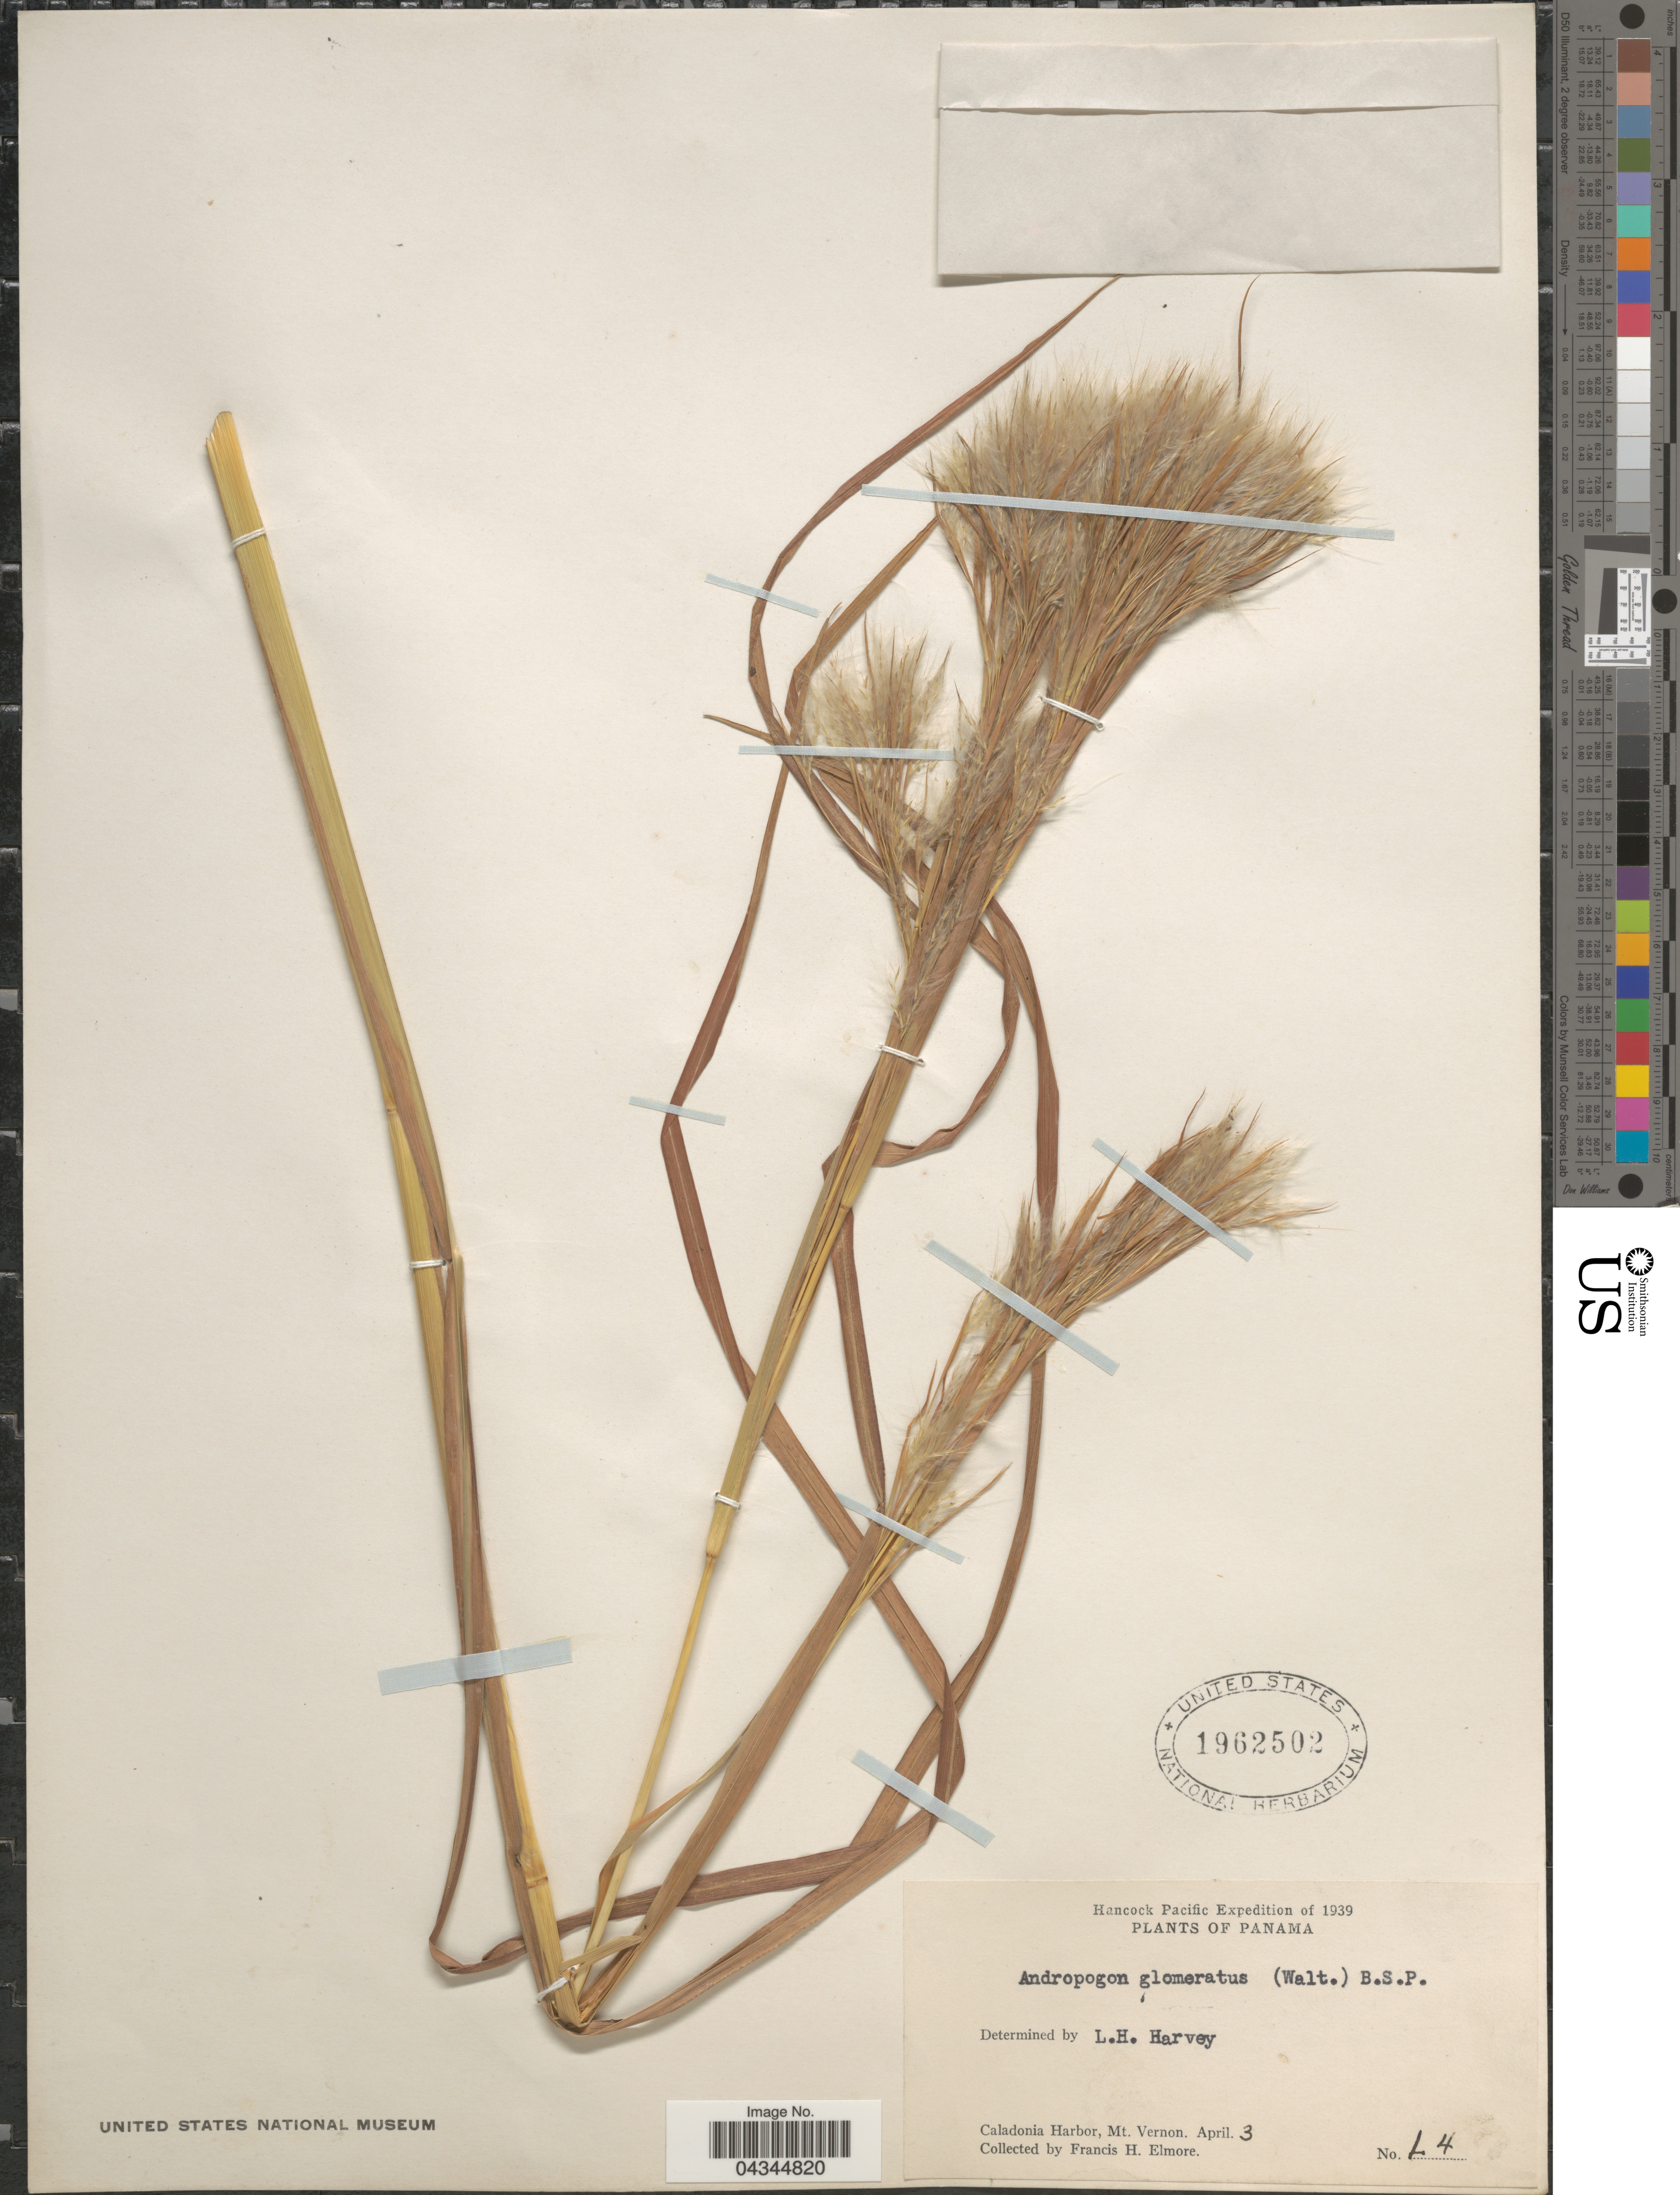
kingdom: Plantae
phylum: Tracheophyta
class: Liliopsida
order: Poales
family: Poaceae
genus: Andropogon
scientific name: Andropogon glomeratus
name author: (Walter) Britton et al.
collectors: F. H. Elmore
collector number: L4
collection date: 1939-04-03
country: Panama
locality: Hancock Pacific Expedition of 1939. Caladonia Harbor, Mt. Vernon.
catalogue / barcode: US 1962502